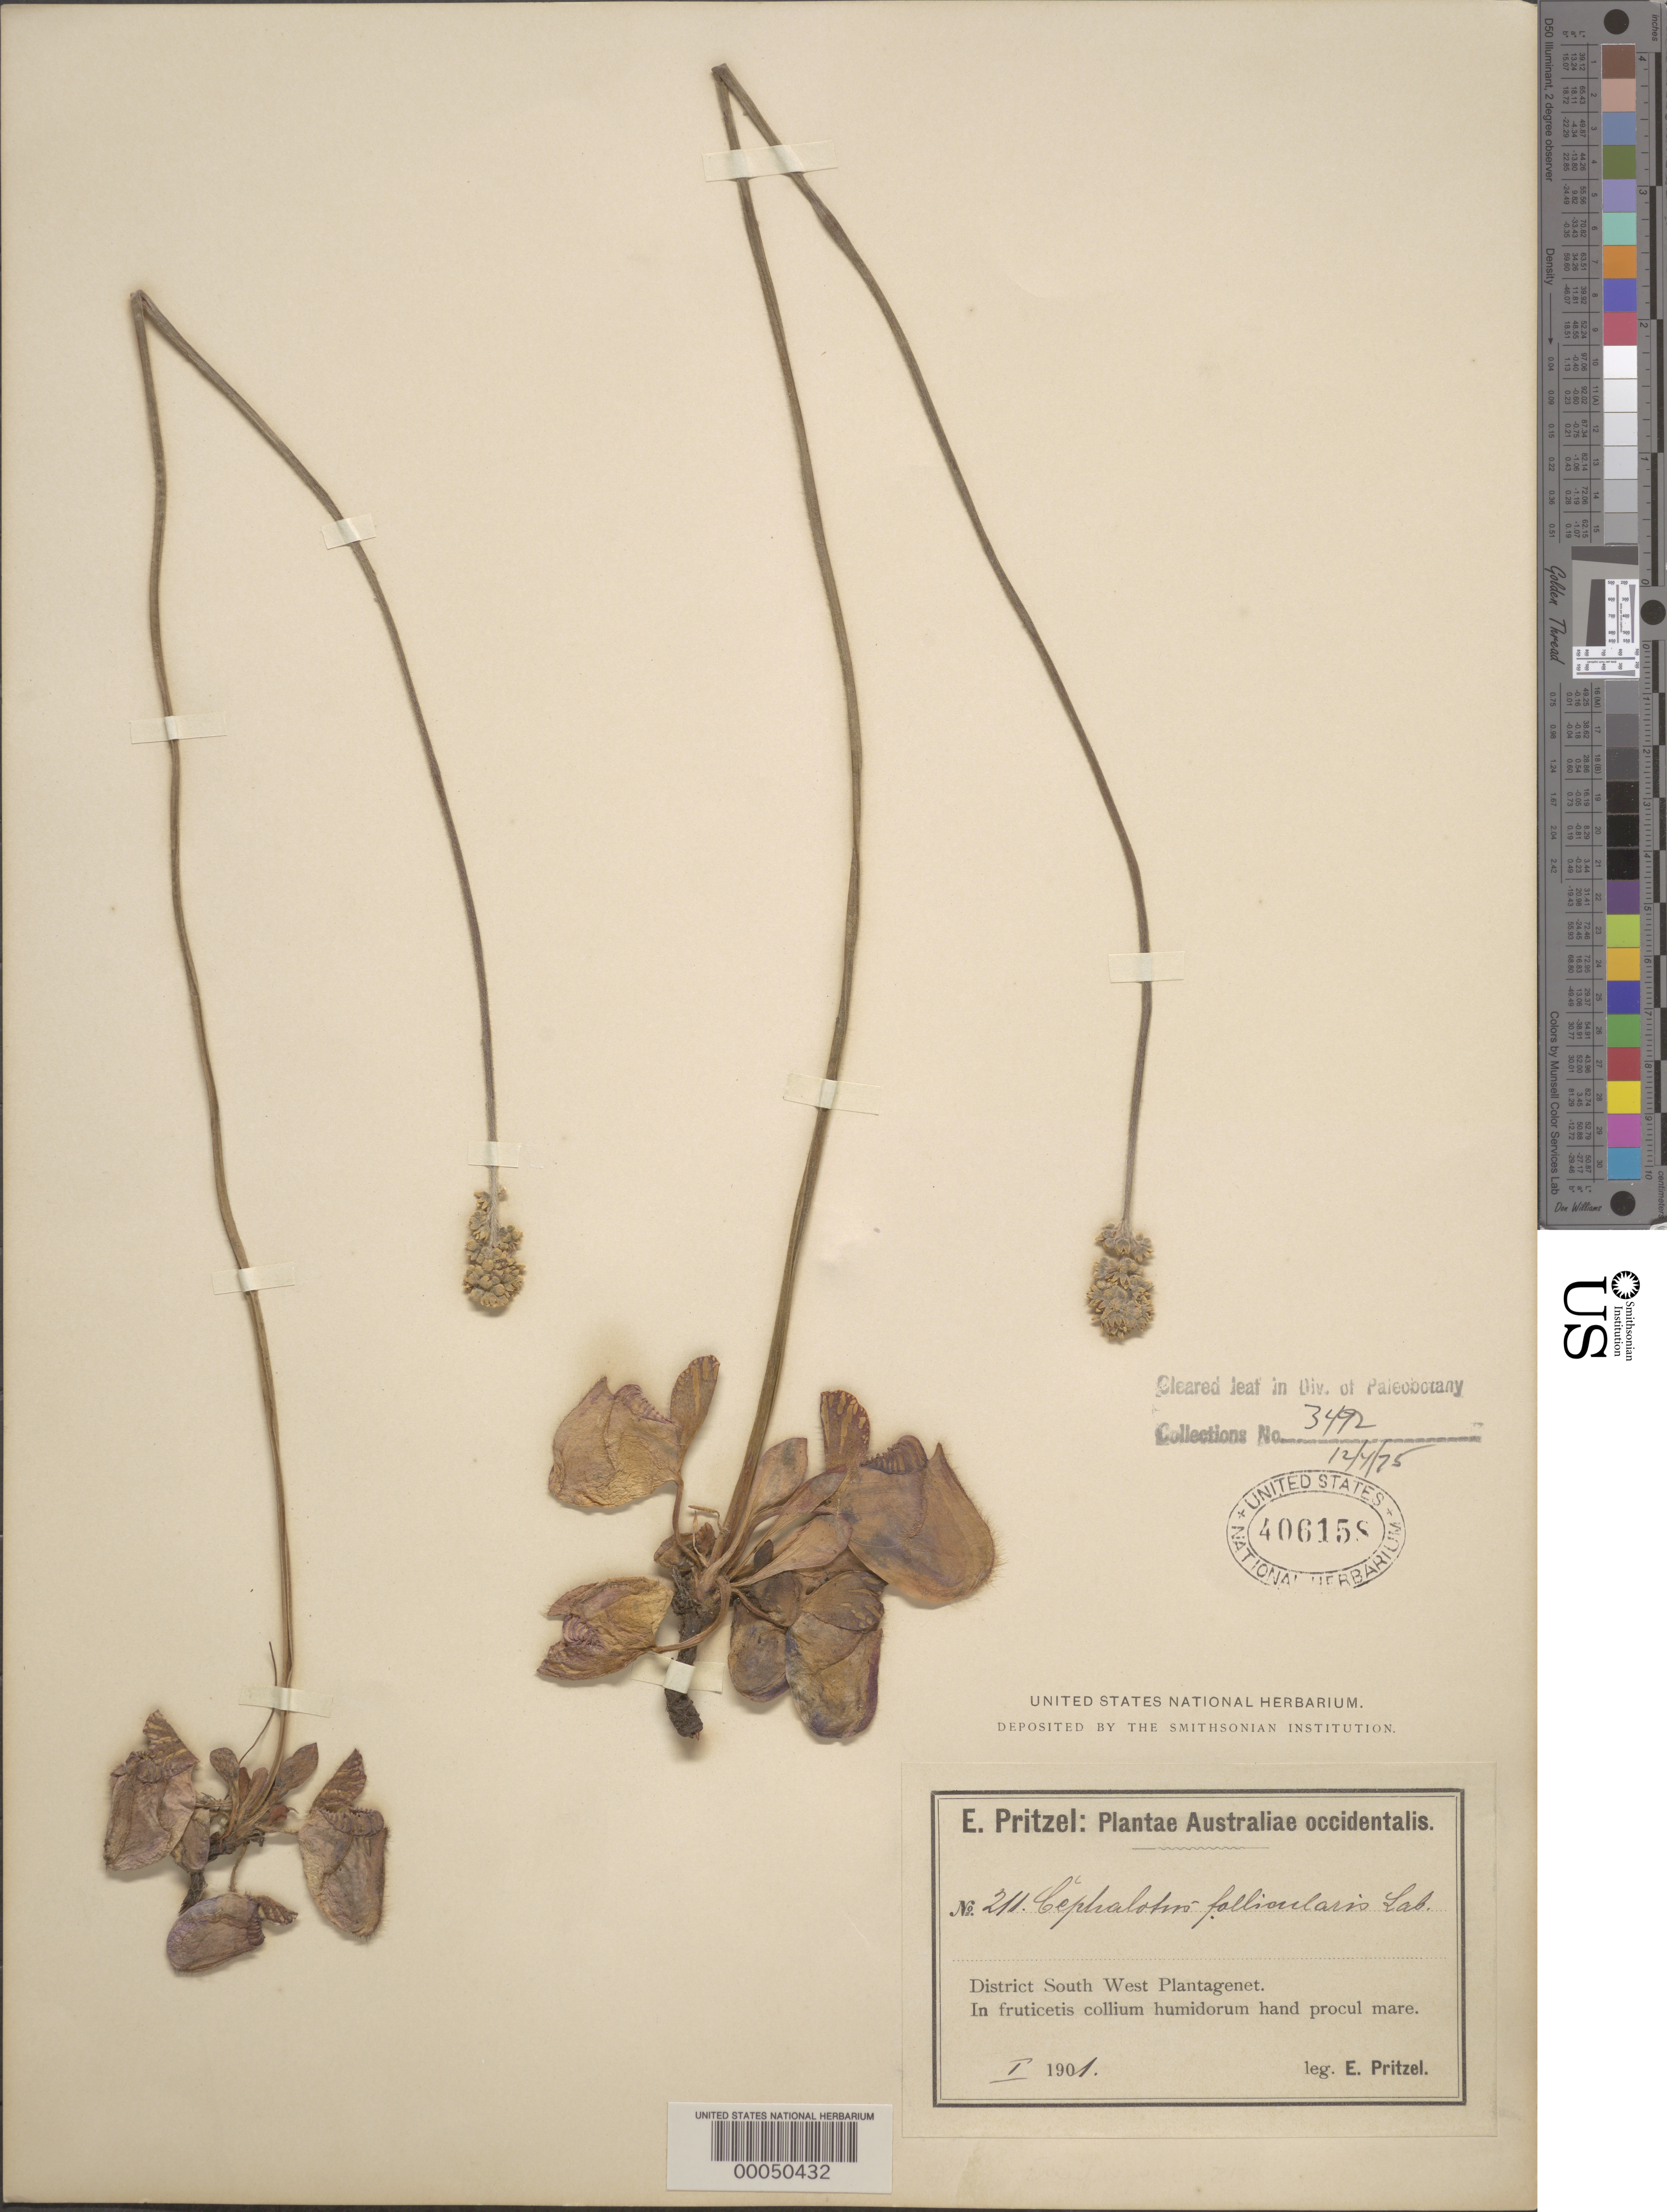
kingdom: Plantae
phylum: Tracheophyta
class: Magnoliopsida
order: Oxalidales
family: Cephalotaceae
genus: Cephalotus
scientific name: Cephalotus follicularis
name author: Labill.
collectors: E. G. Pritzel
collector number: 211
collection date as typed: Jan 1901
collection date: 1901-01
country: Australia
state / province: Tasmania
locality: South west plantagenet district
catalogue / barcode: US 406158